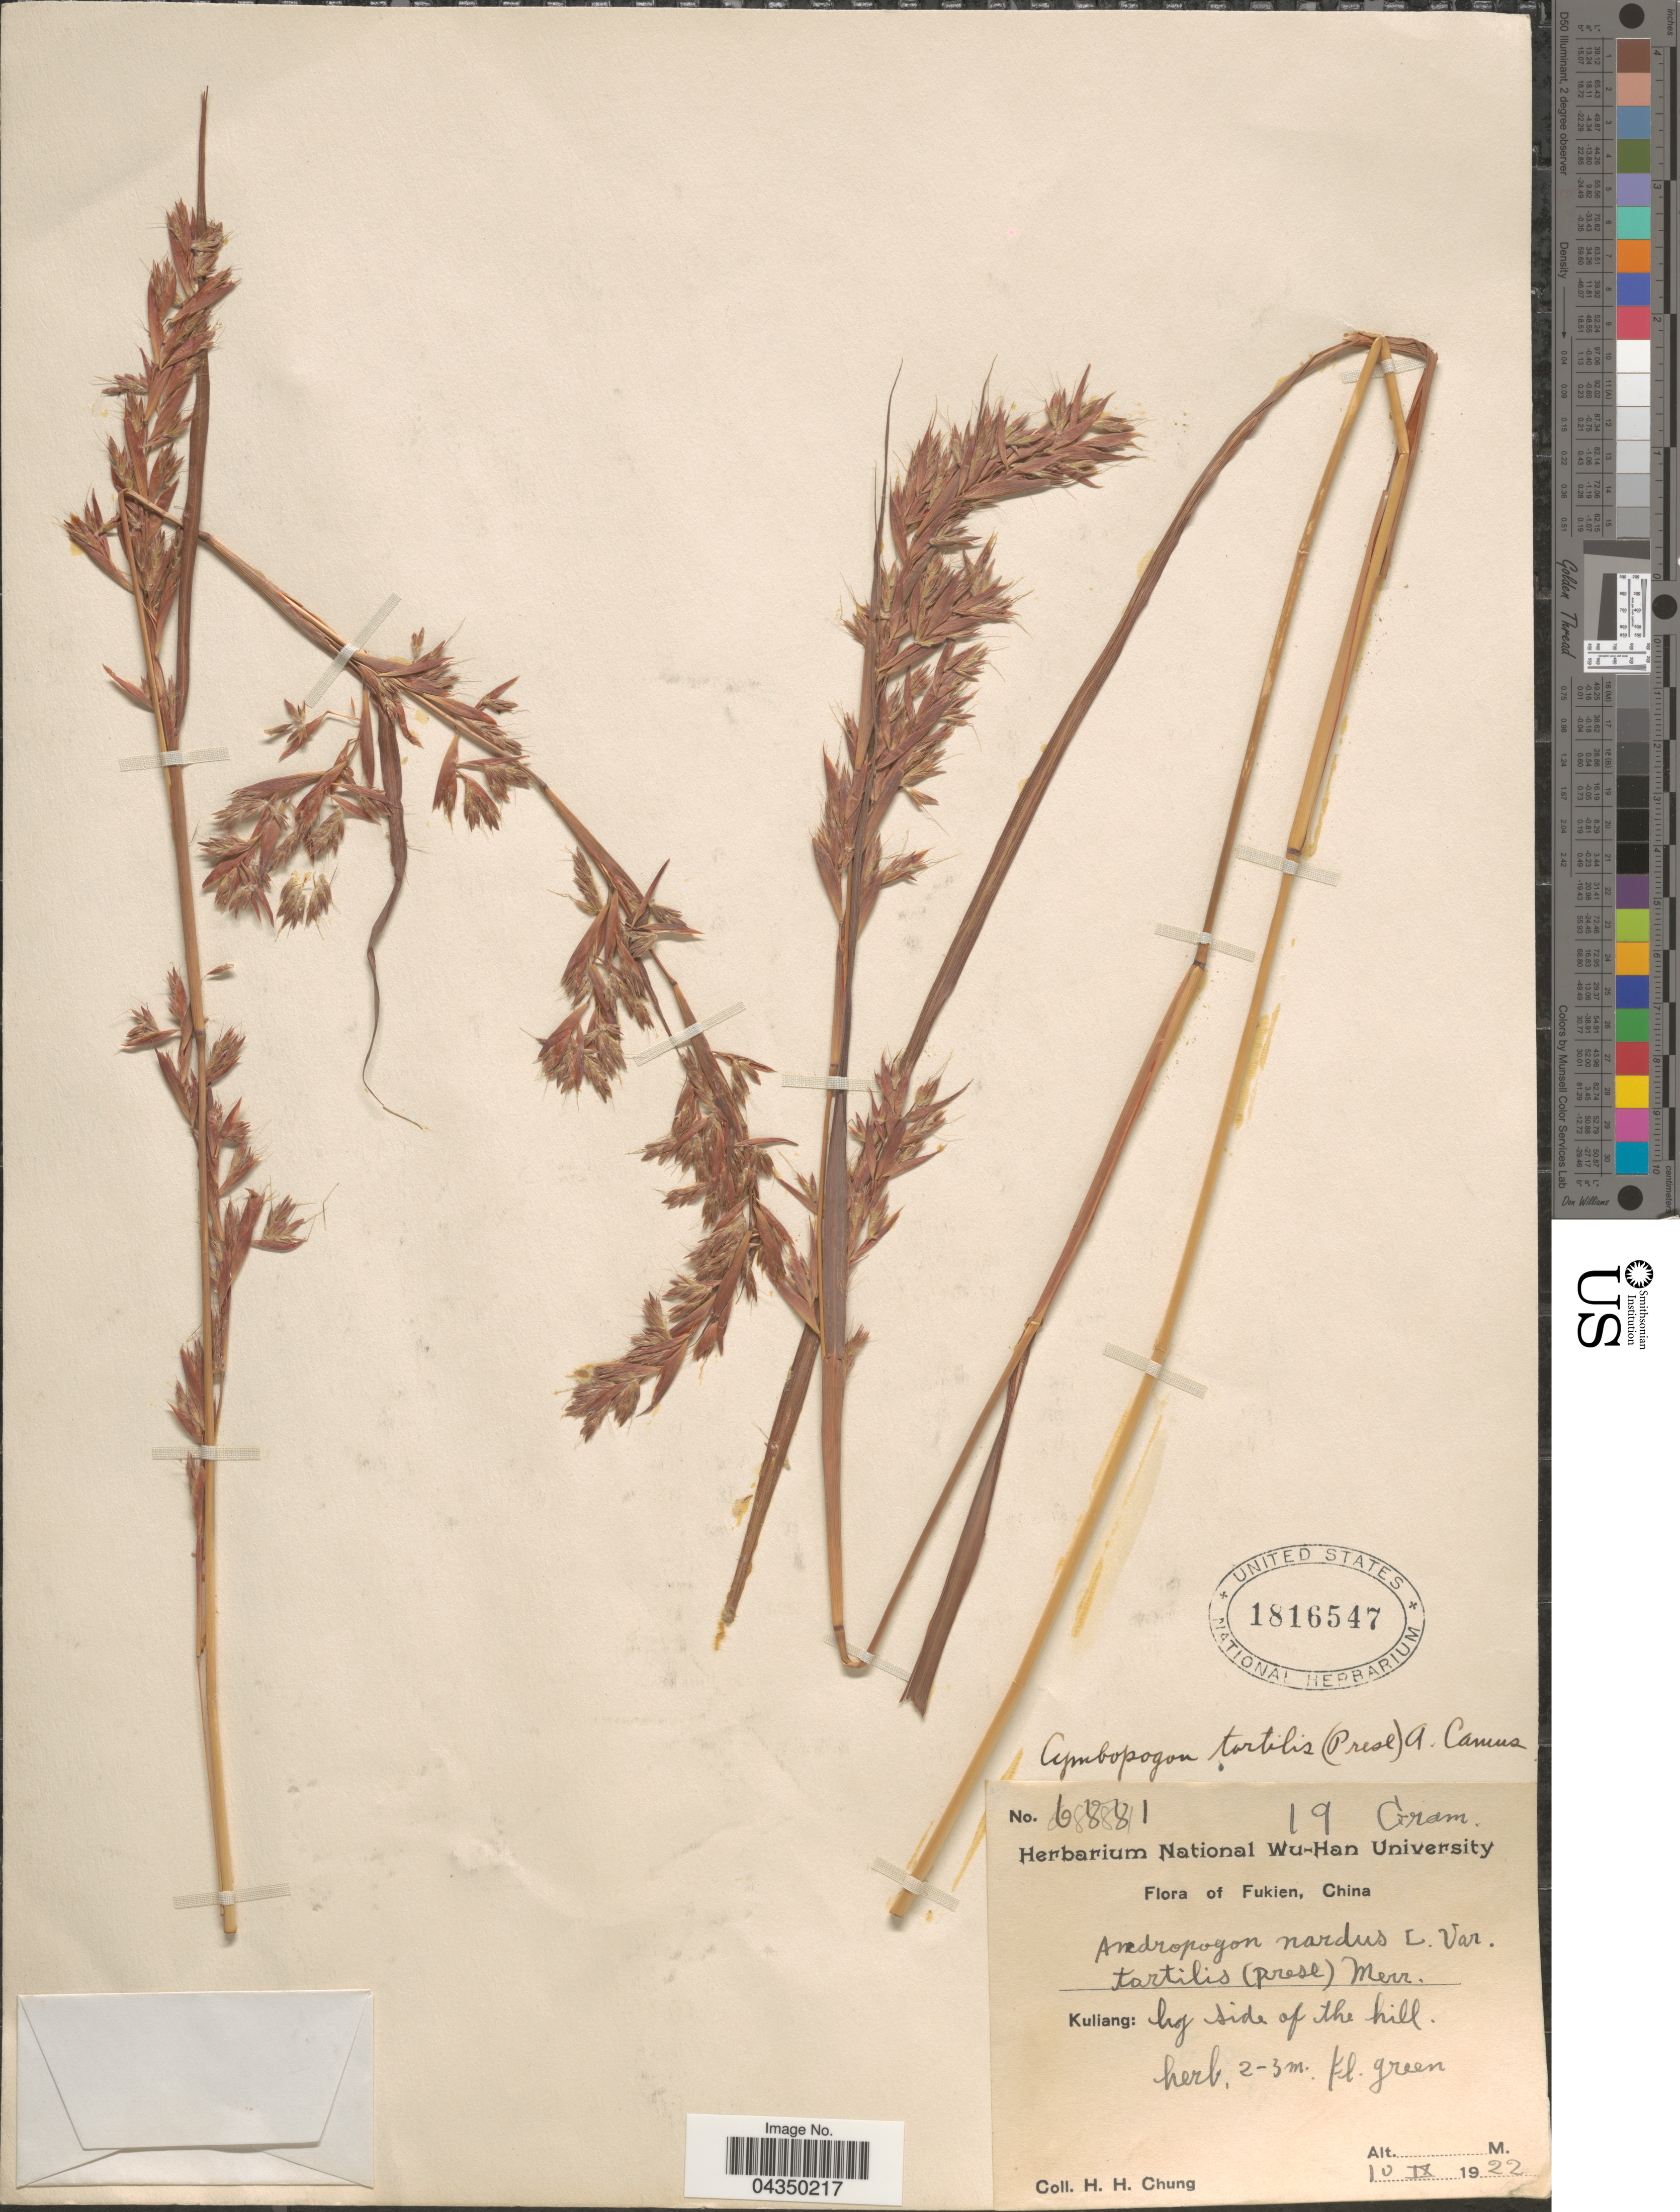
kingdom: Plantae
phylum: Tracheophyta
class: Liliopsida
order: Poales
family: Poaceae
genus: Cymbopogon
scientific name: Cymbopogon tortilis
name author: (J. Presl) A. Camus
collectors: H. Chung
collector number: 6881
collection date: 1922-09-10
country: China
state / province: Fujian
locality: Fukien. Kuliang: by side of the hill.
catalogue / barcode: US 1816547